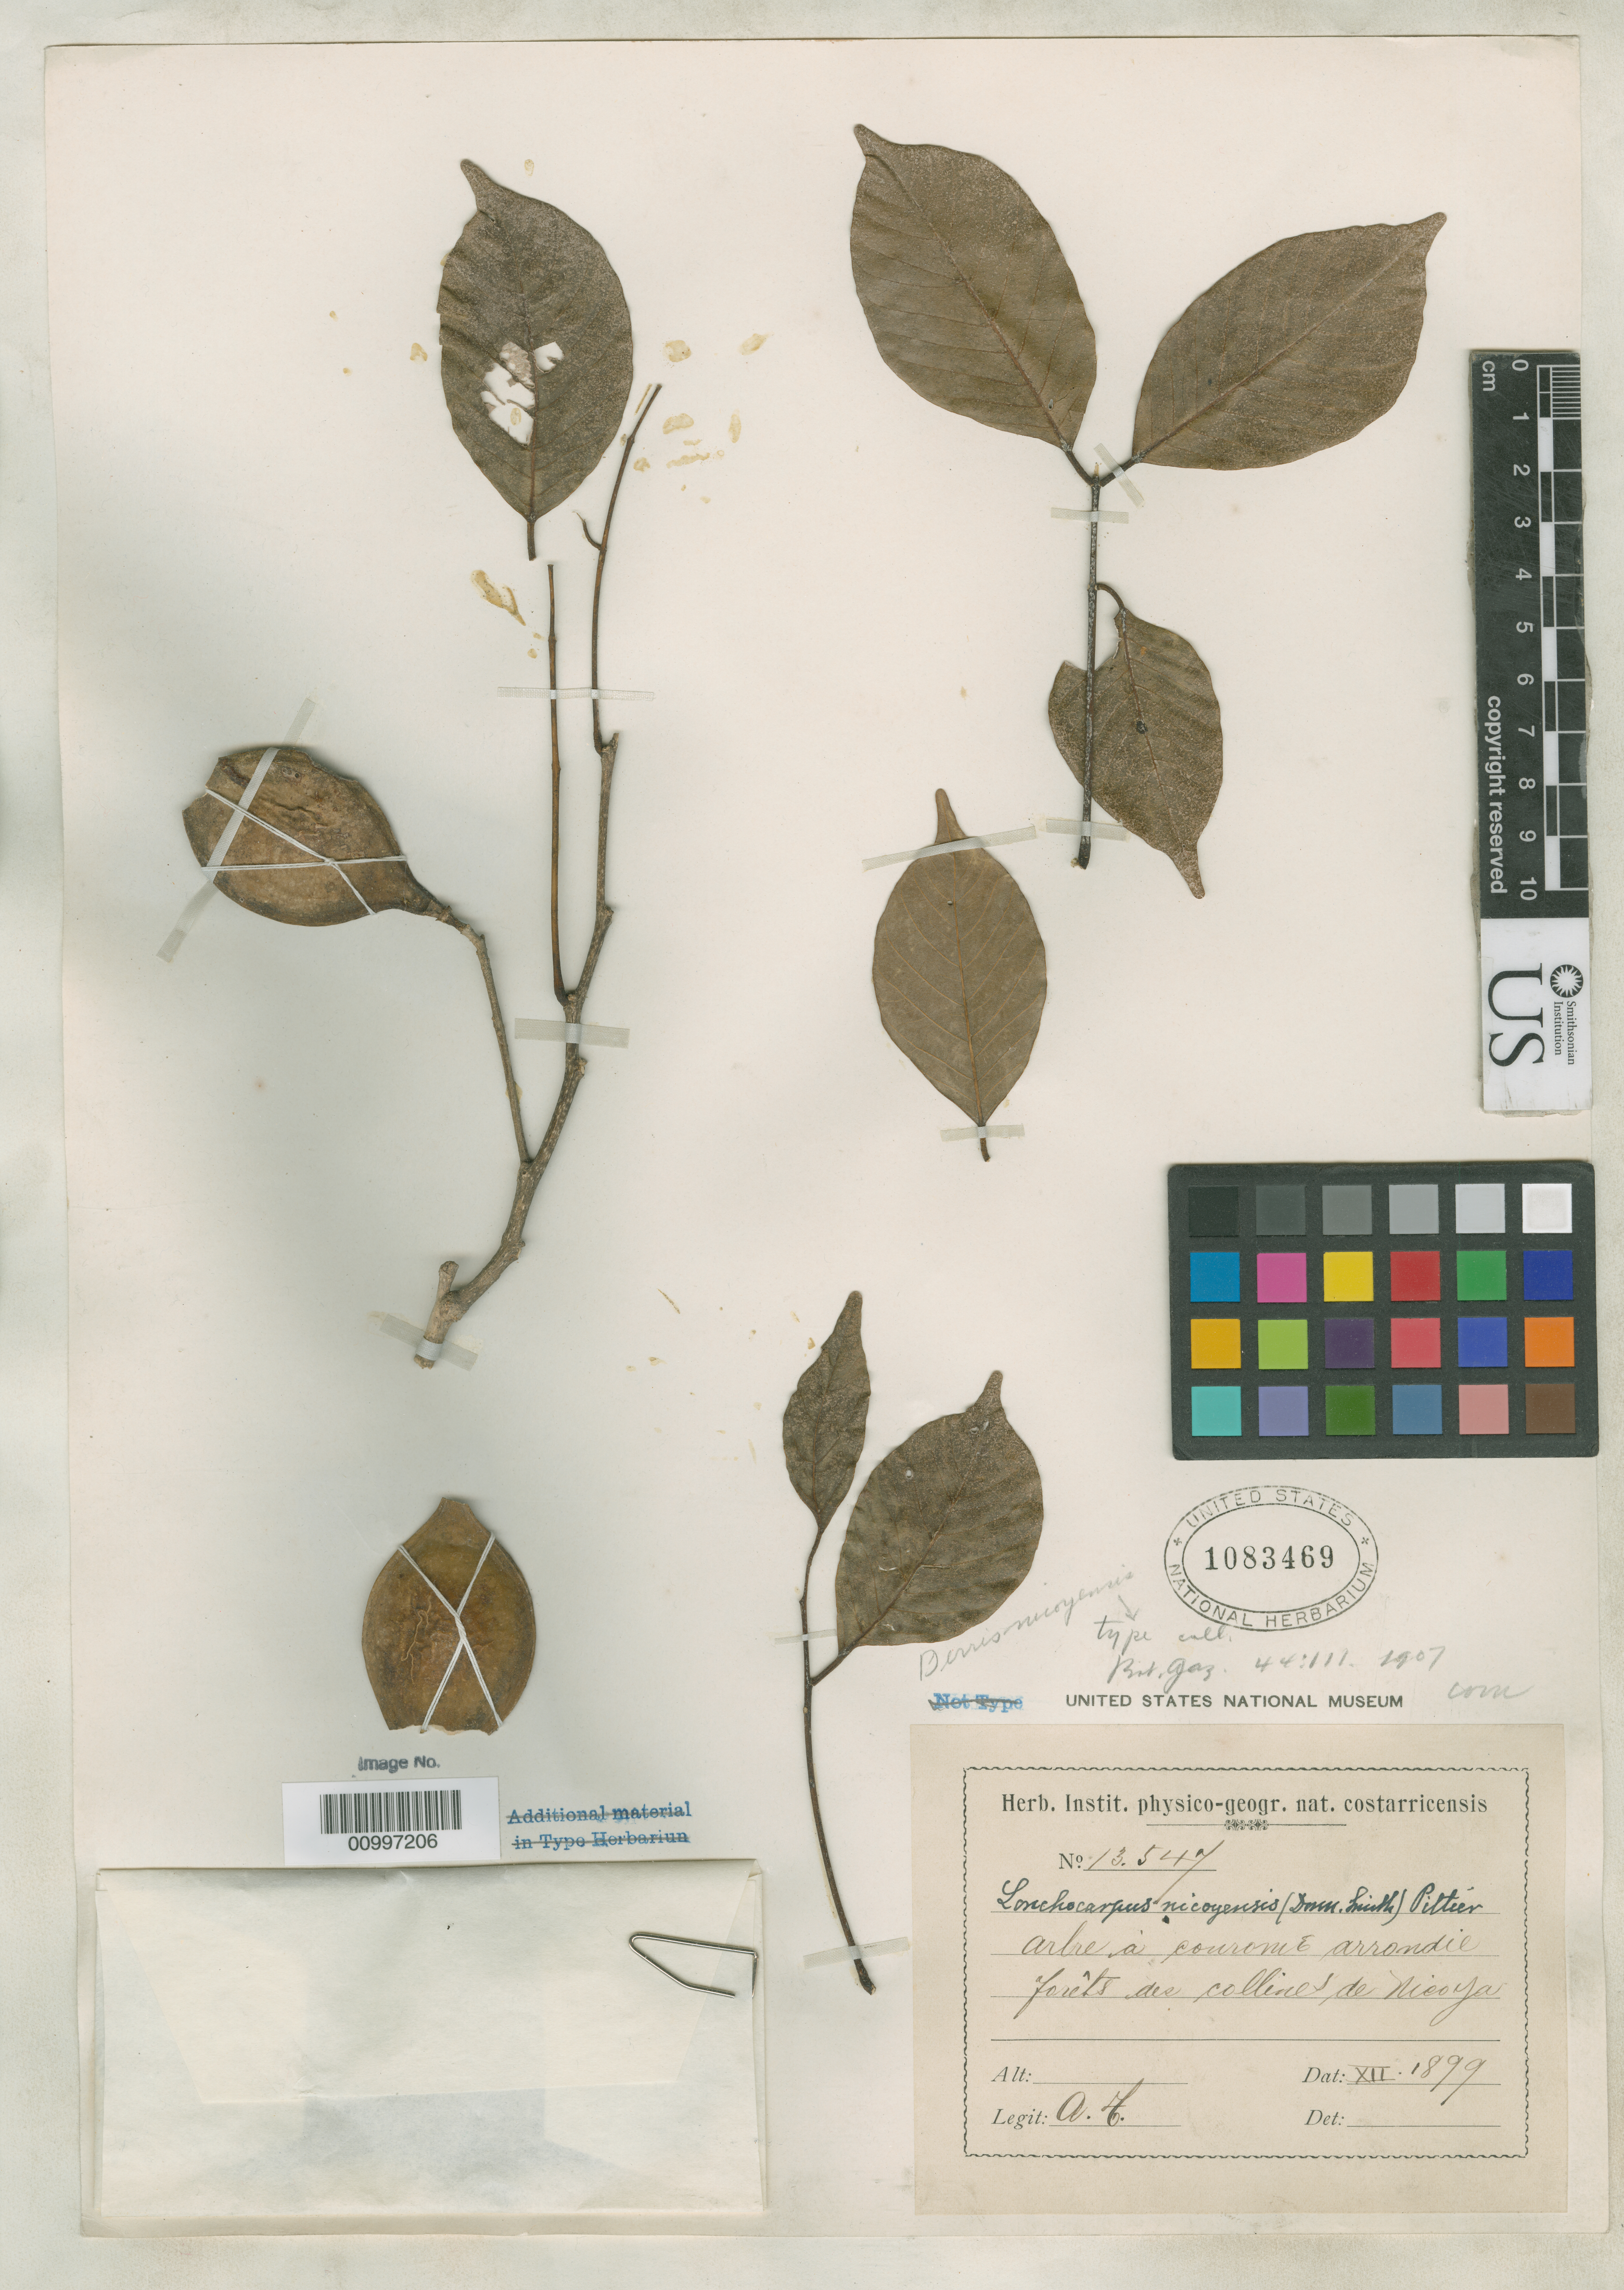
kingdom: Plantae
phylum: Tracheophyta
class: Magnoliopsida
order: Fabales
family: Fabaceae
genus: Derris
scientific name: Derris nicoyensis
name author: Donn. Sm.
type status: Type Collection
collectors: A. Tonduz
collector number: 13547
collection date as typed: Dec 1899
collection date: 1899-12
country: Costa Rica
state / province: Guanacaste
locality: Nicoya.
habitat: Forets des collines.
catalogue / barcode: US 1083469